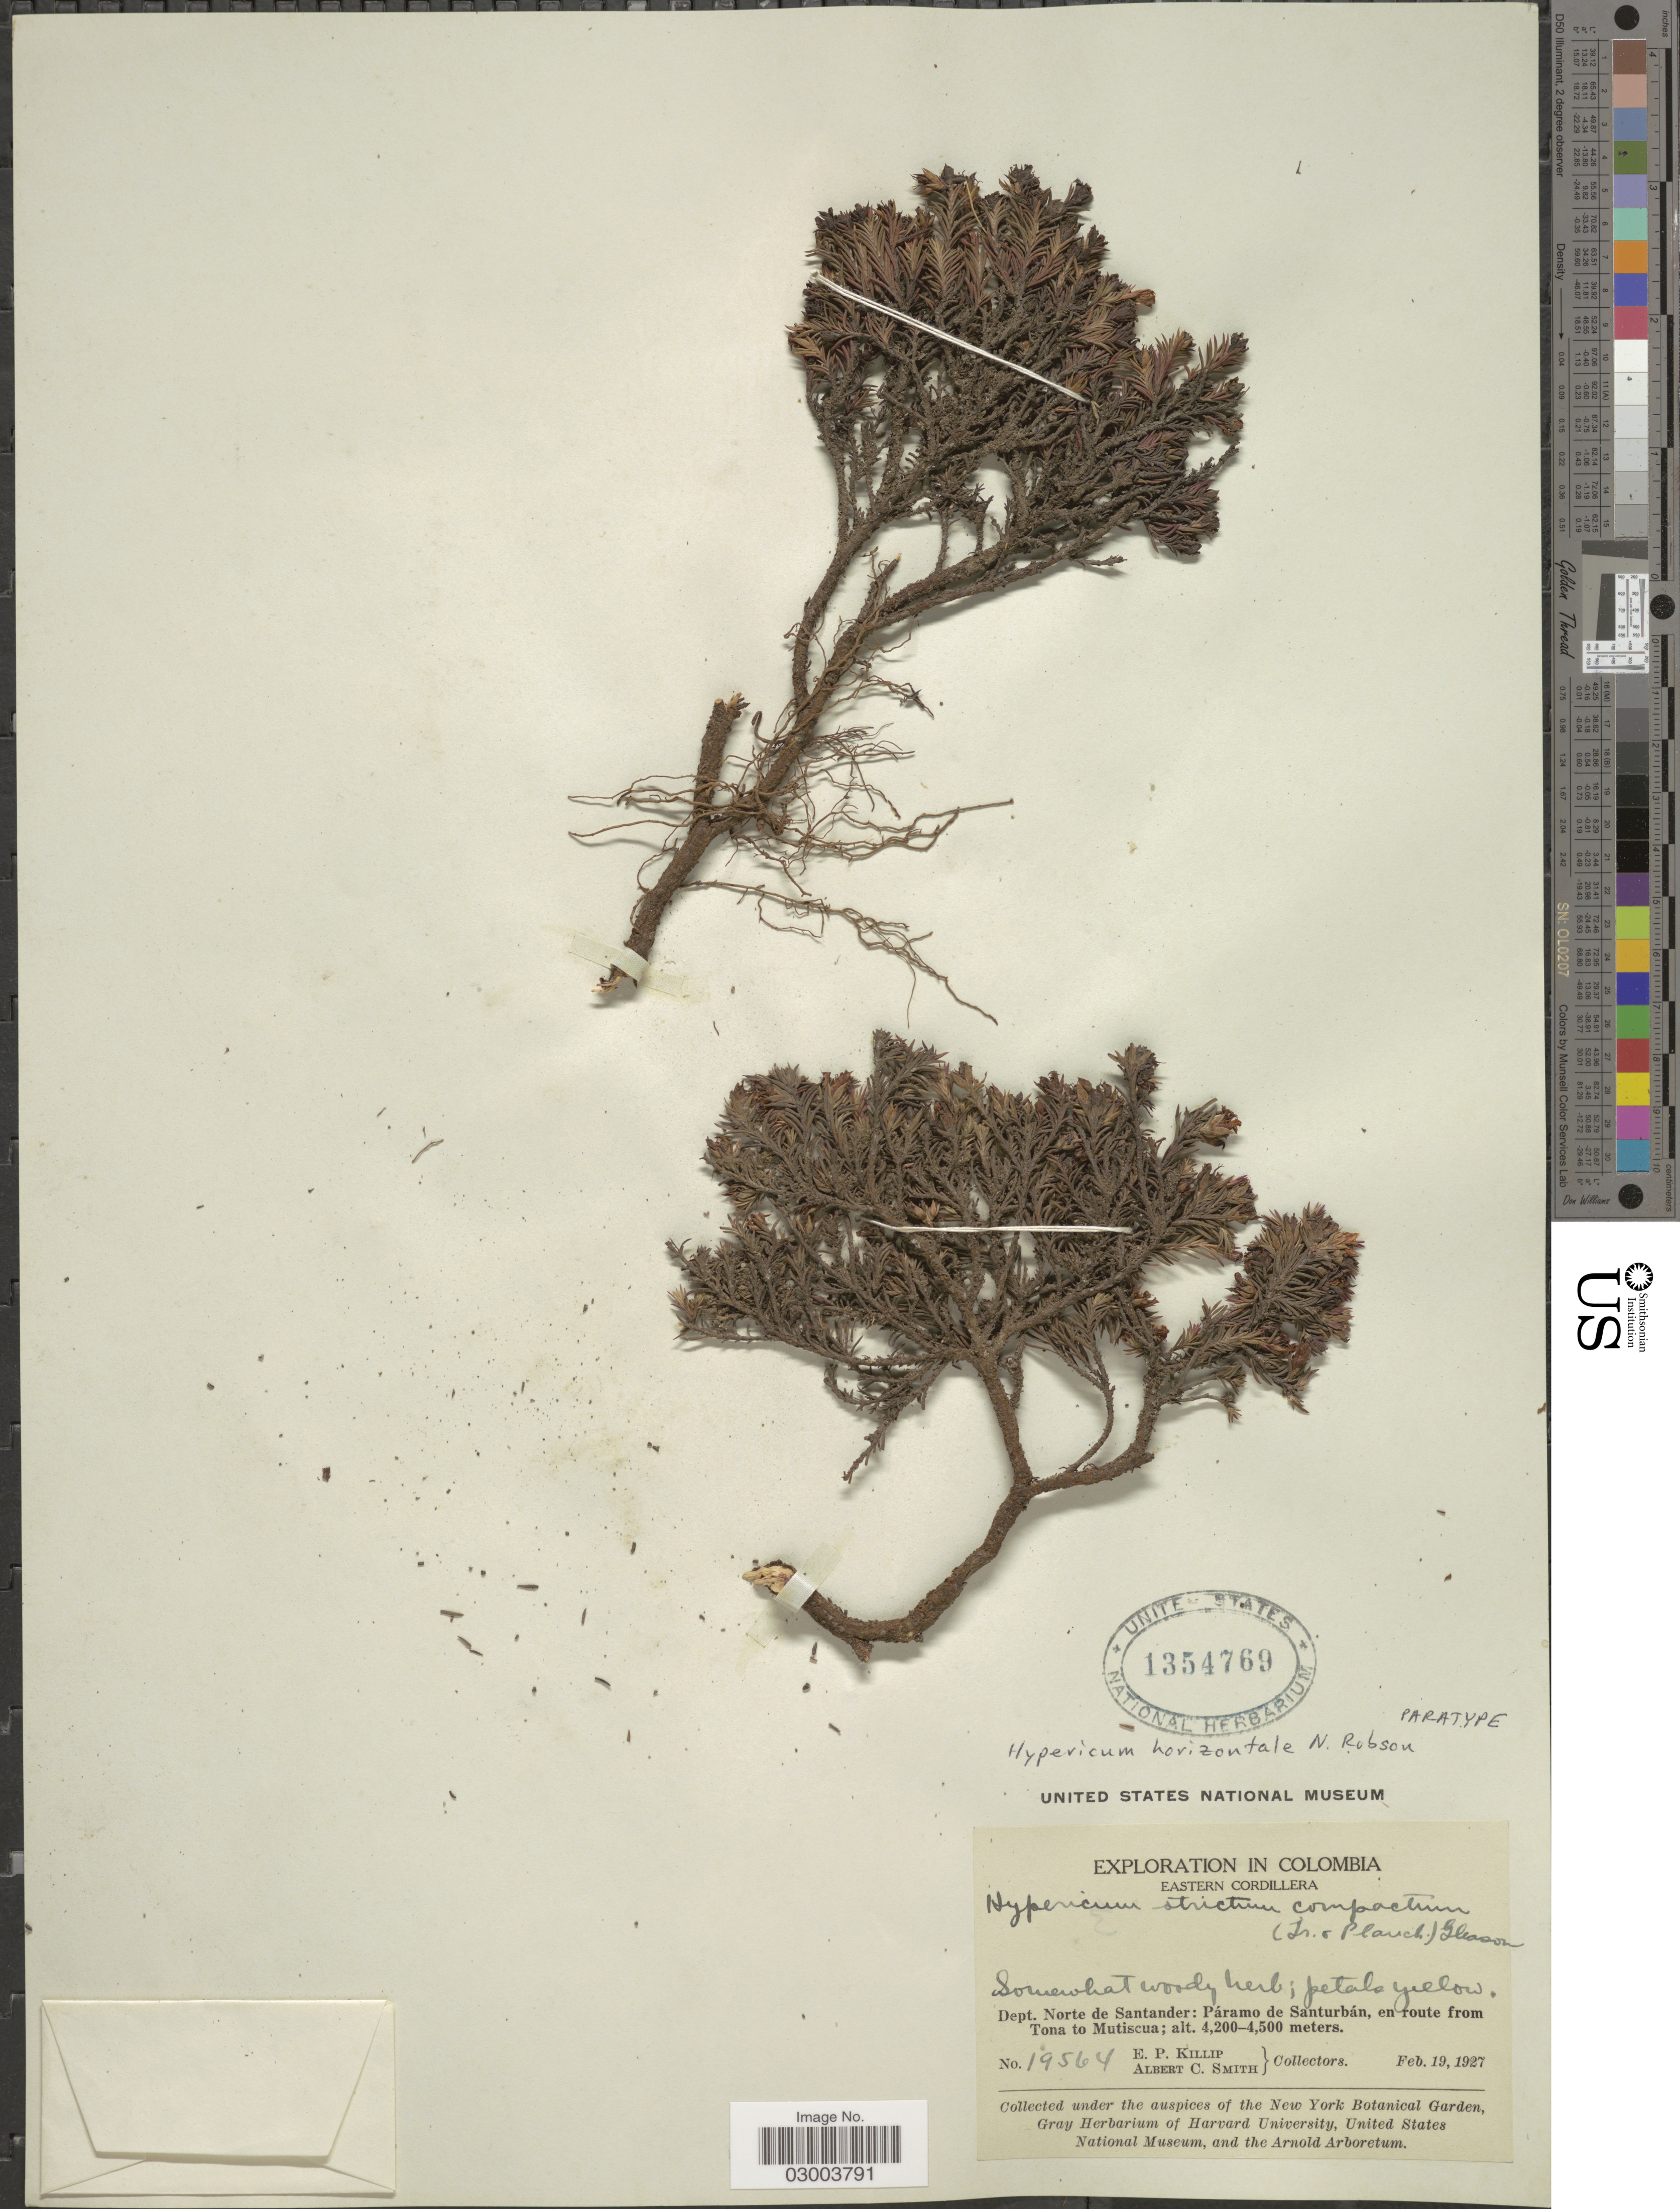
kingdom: Plantae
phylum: Tracheophyta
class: Magnoliopsida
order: Malpighiales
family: Hypericaceae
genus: Hypericum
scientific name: Hypericum horizontale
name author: N. Robson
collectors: E. P. Killip & A. C. Smith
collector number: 19564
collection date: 1927-02-19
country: Colombia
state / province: Norte de Santander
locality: Eastern Cordillera, Dept. Norte de Santander: Páramo de Santurbán, en route from Tona de Mutiscua.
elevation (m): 4200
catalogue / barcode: US 1354769